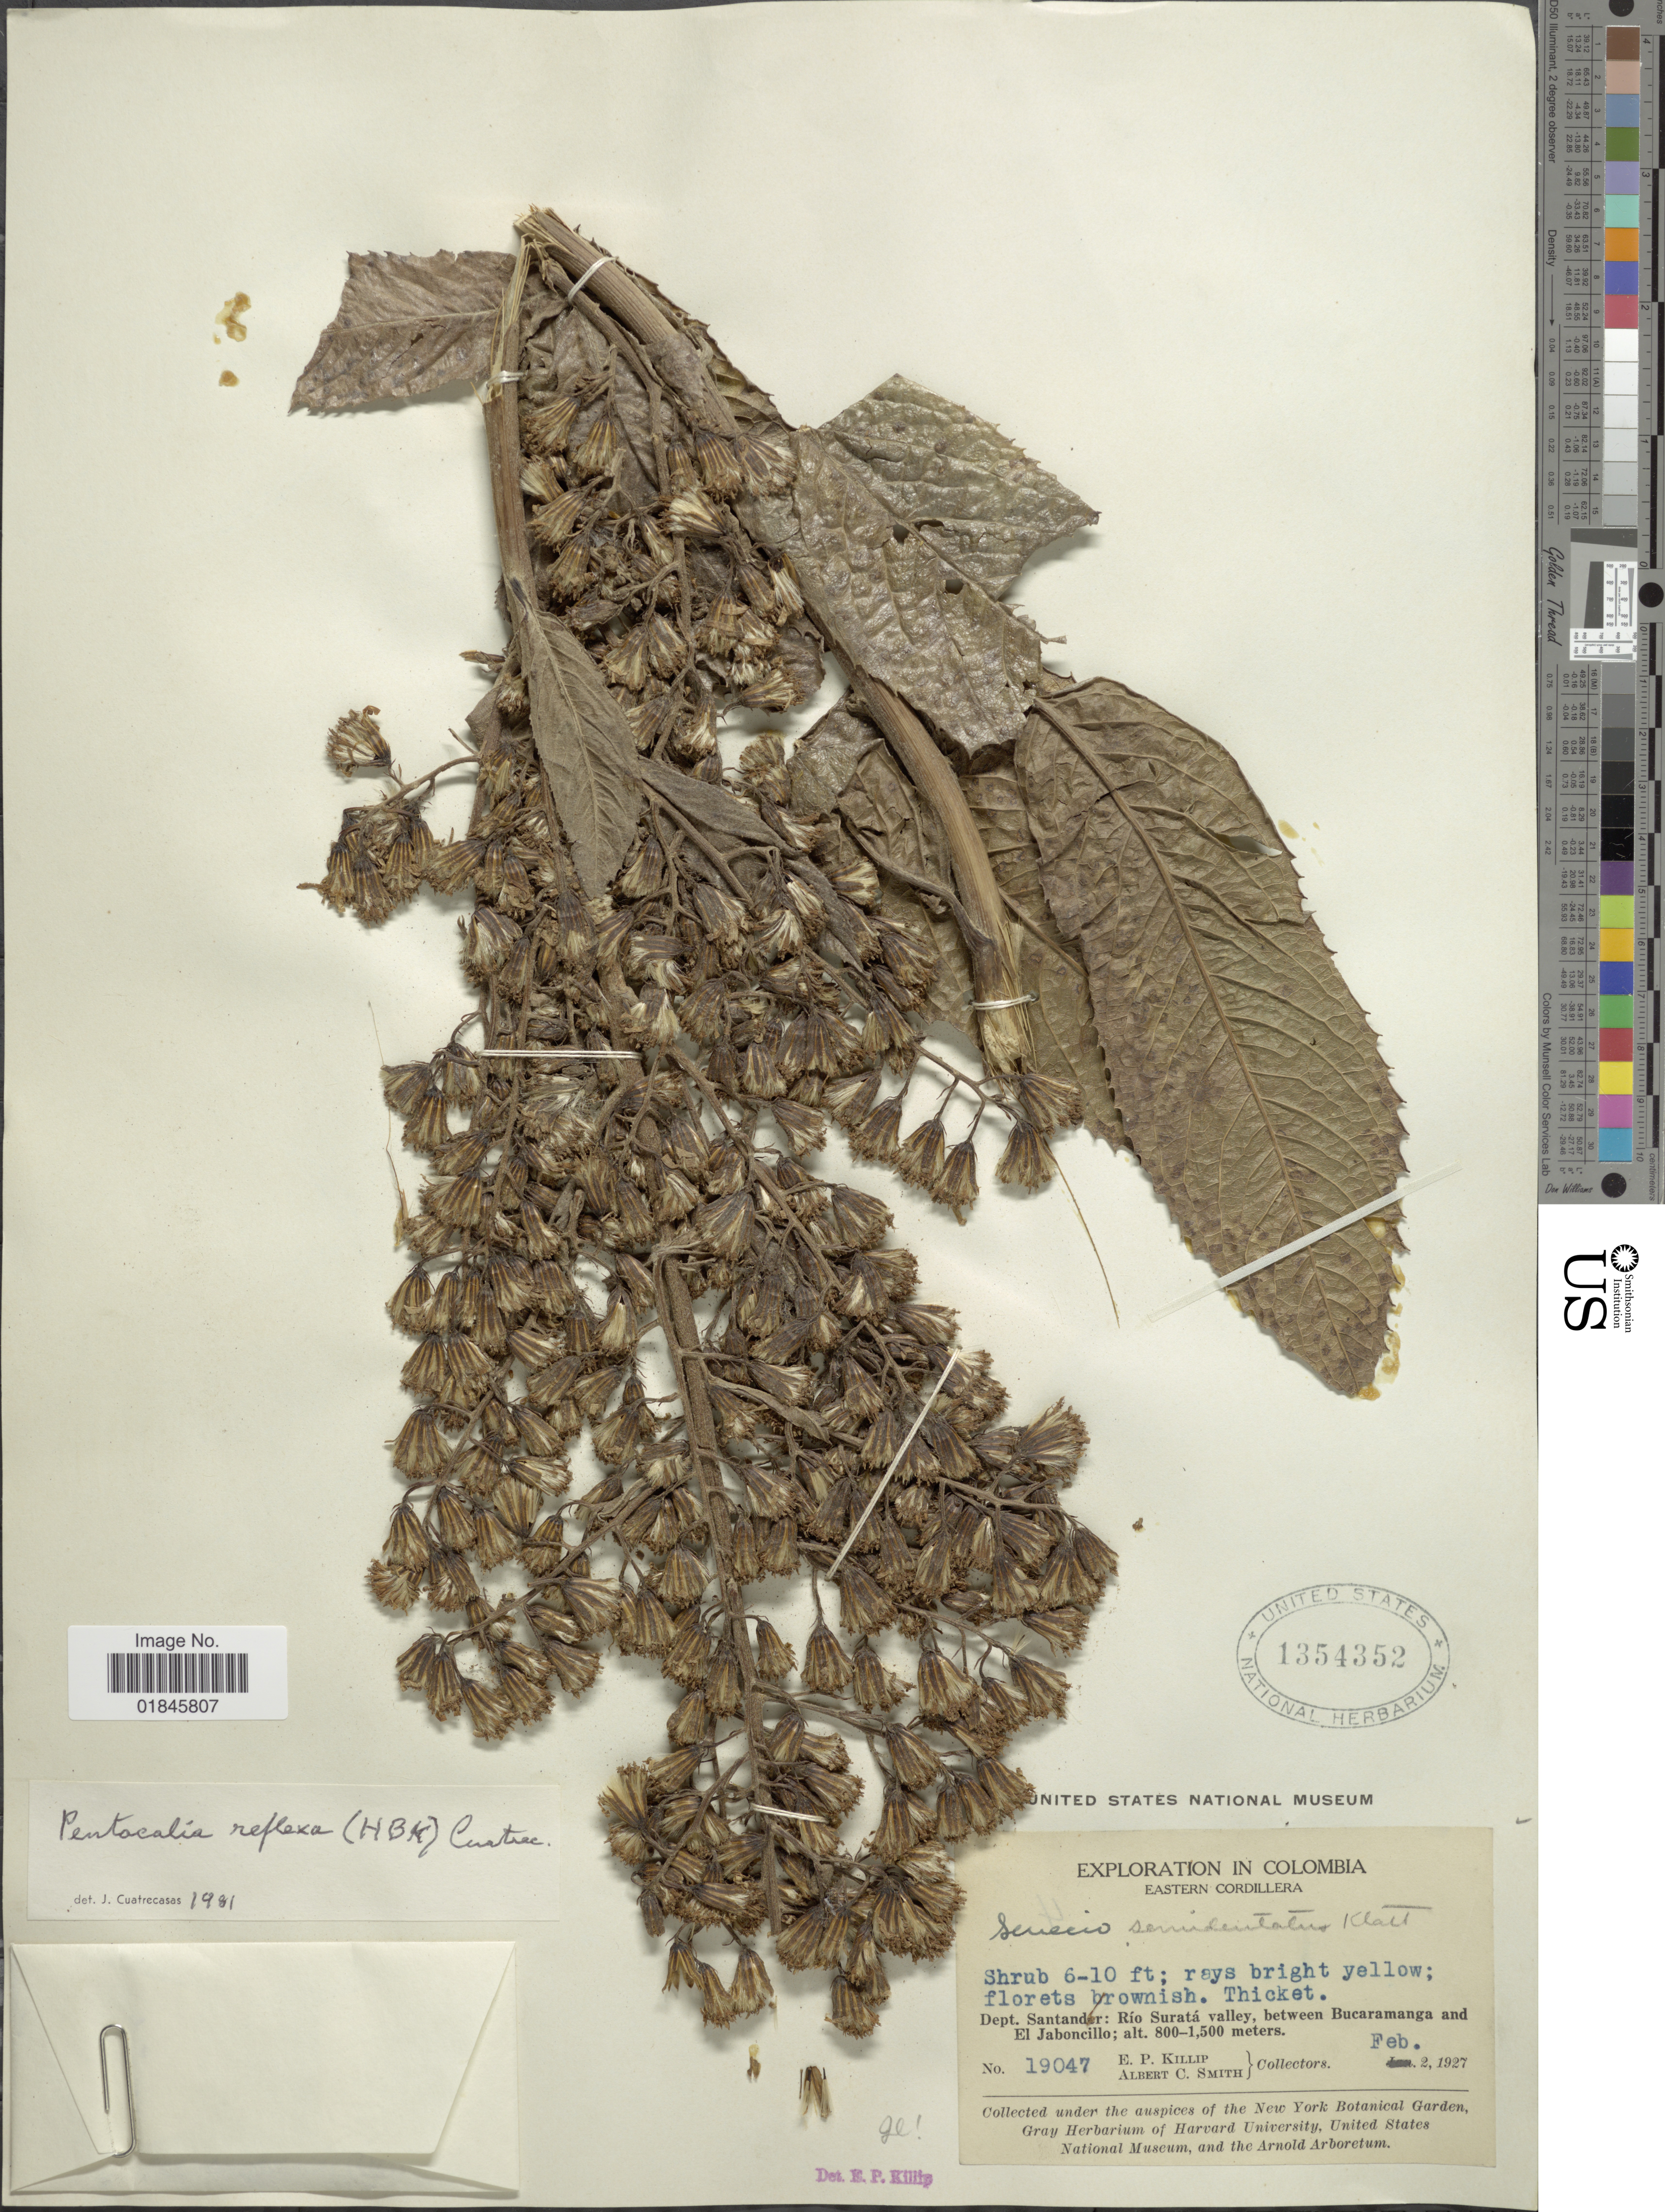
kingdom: Plantae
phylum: Tracheophyta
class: Magnoliopsida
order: Asterales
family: Asteraceae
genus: Pentacalia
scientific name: Pentacalia reflexa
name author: (Kunth) Cuatrec.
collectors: E. P. Killip & A. C. Smith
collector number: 19047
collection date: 1927-02-02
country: Colombia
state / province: Santander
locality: Eastern Cordillera. Dept. Santander: Río Suratá valle6y, between Bucaramanga and El Jaboncillo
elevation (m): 800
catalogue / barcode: US 1354352